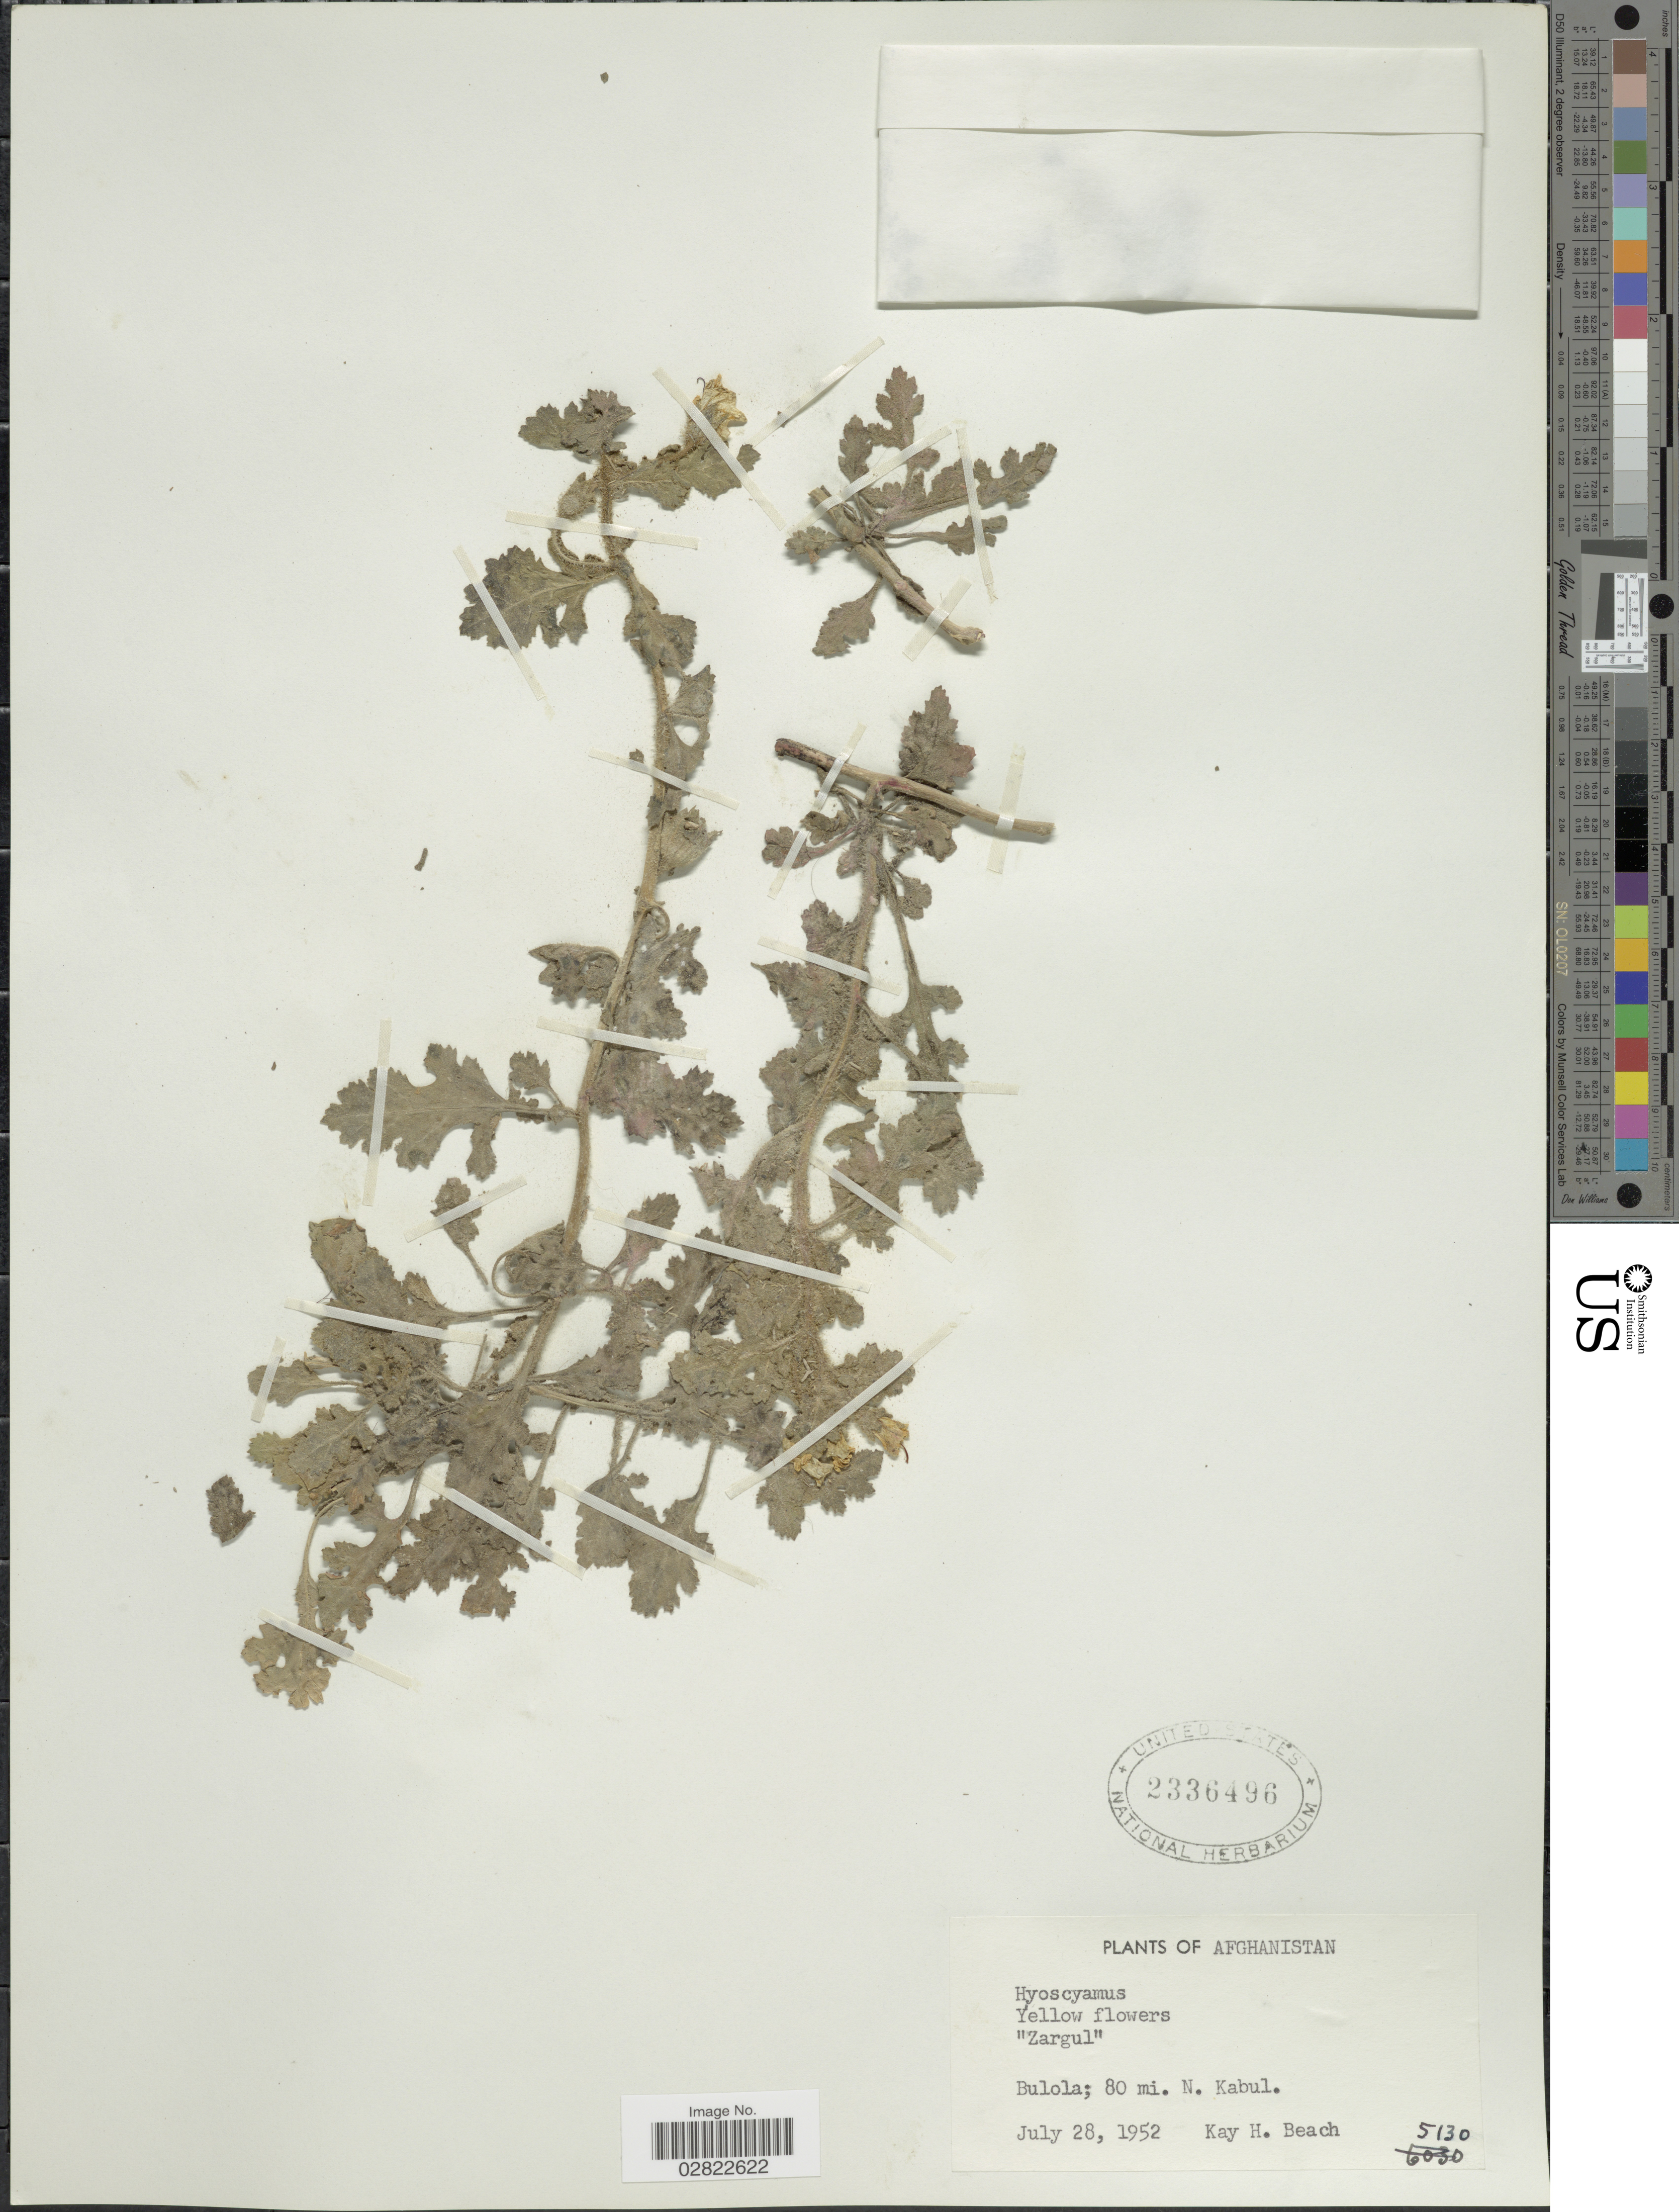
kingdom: Plantae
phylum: Tracheophyta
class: Magnoliopsida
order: Solanales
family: Solanaceae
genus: Hyoscyamus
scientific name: Hyoscyamus sp.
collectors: K. H. Beach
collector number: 5130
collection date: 1952-07-28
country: Afghanistan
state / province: Kabul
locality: Bulola, 80 mi. N. Kabul.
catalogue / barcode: US 2336496